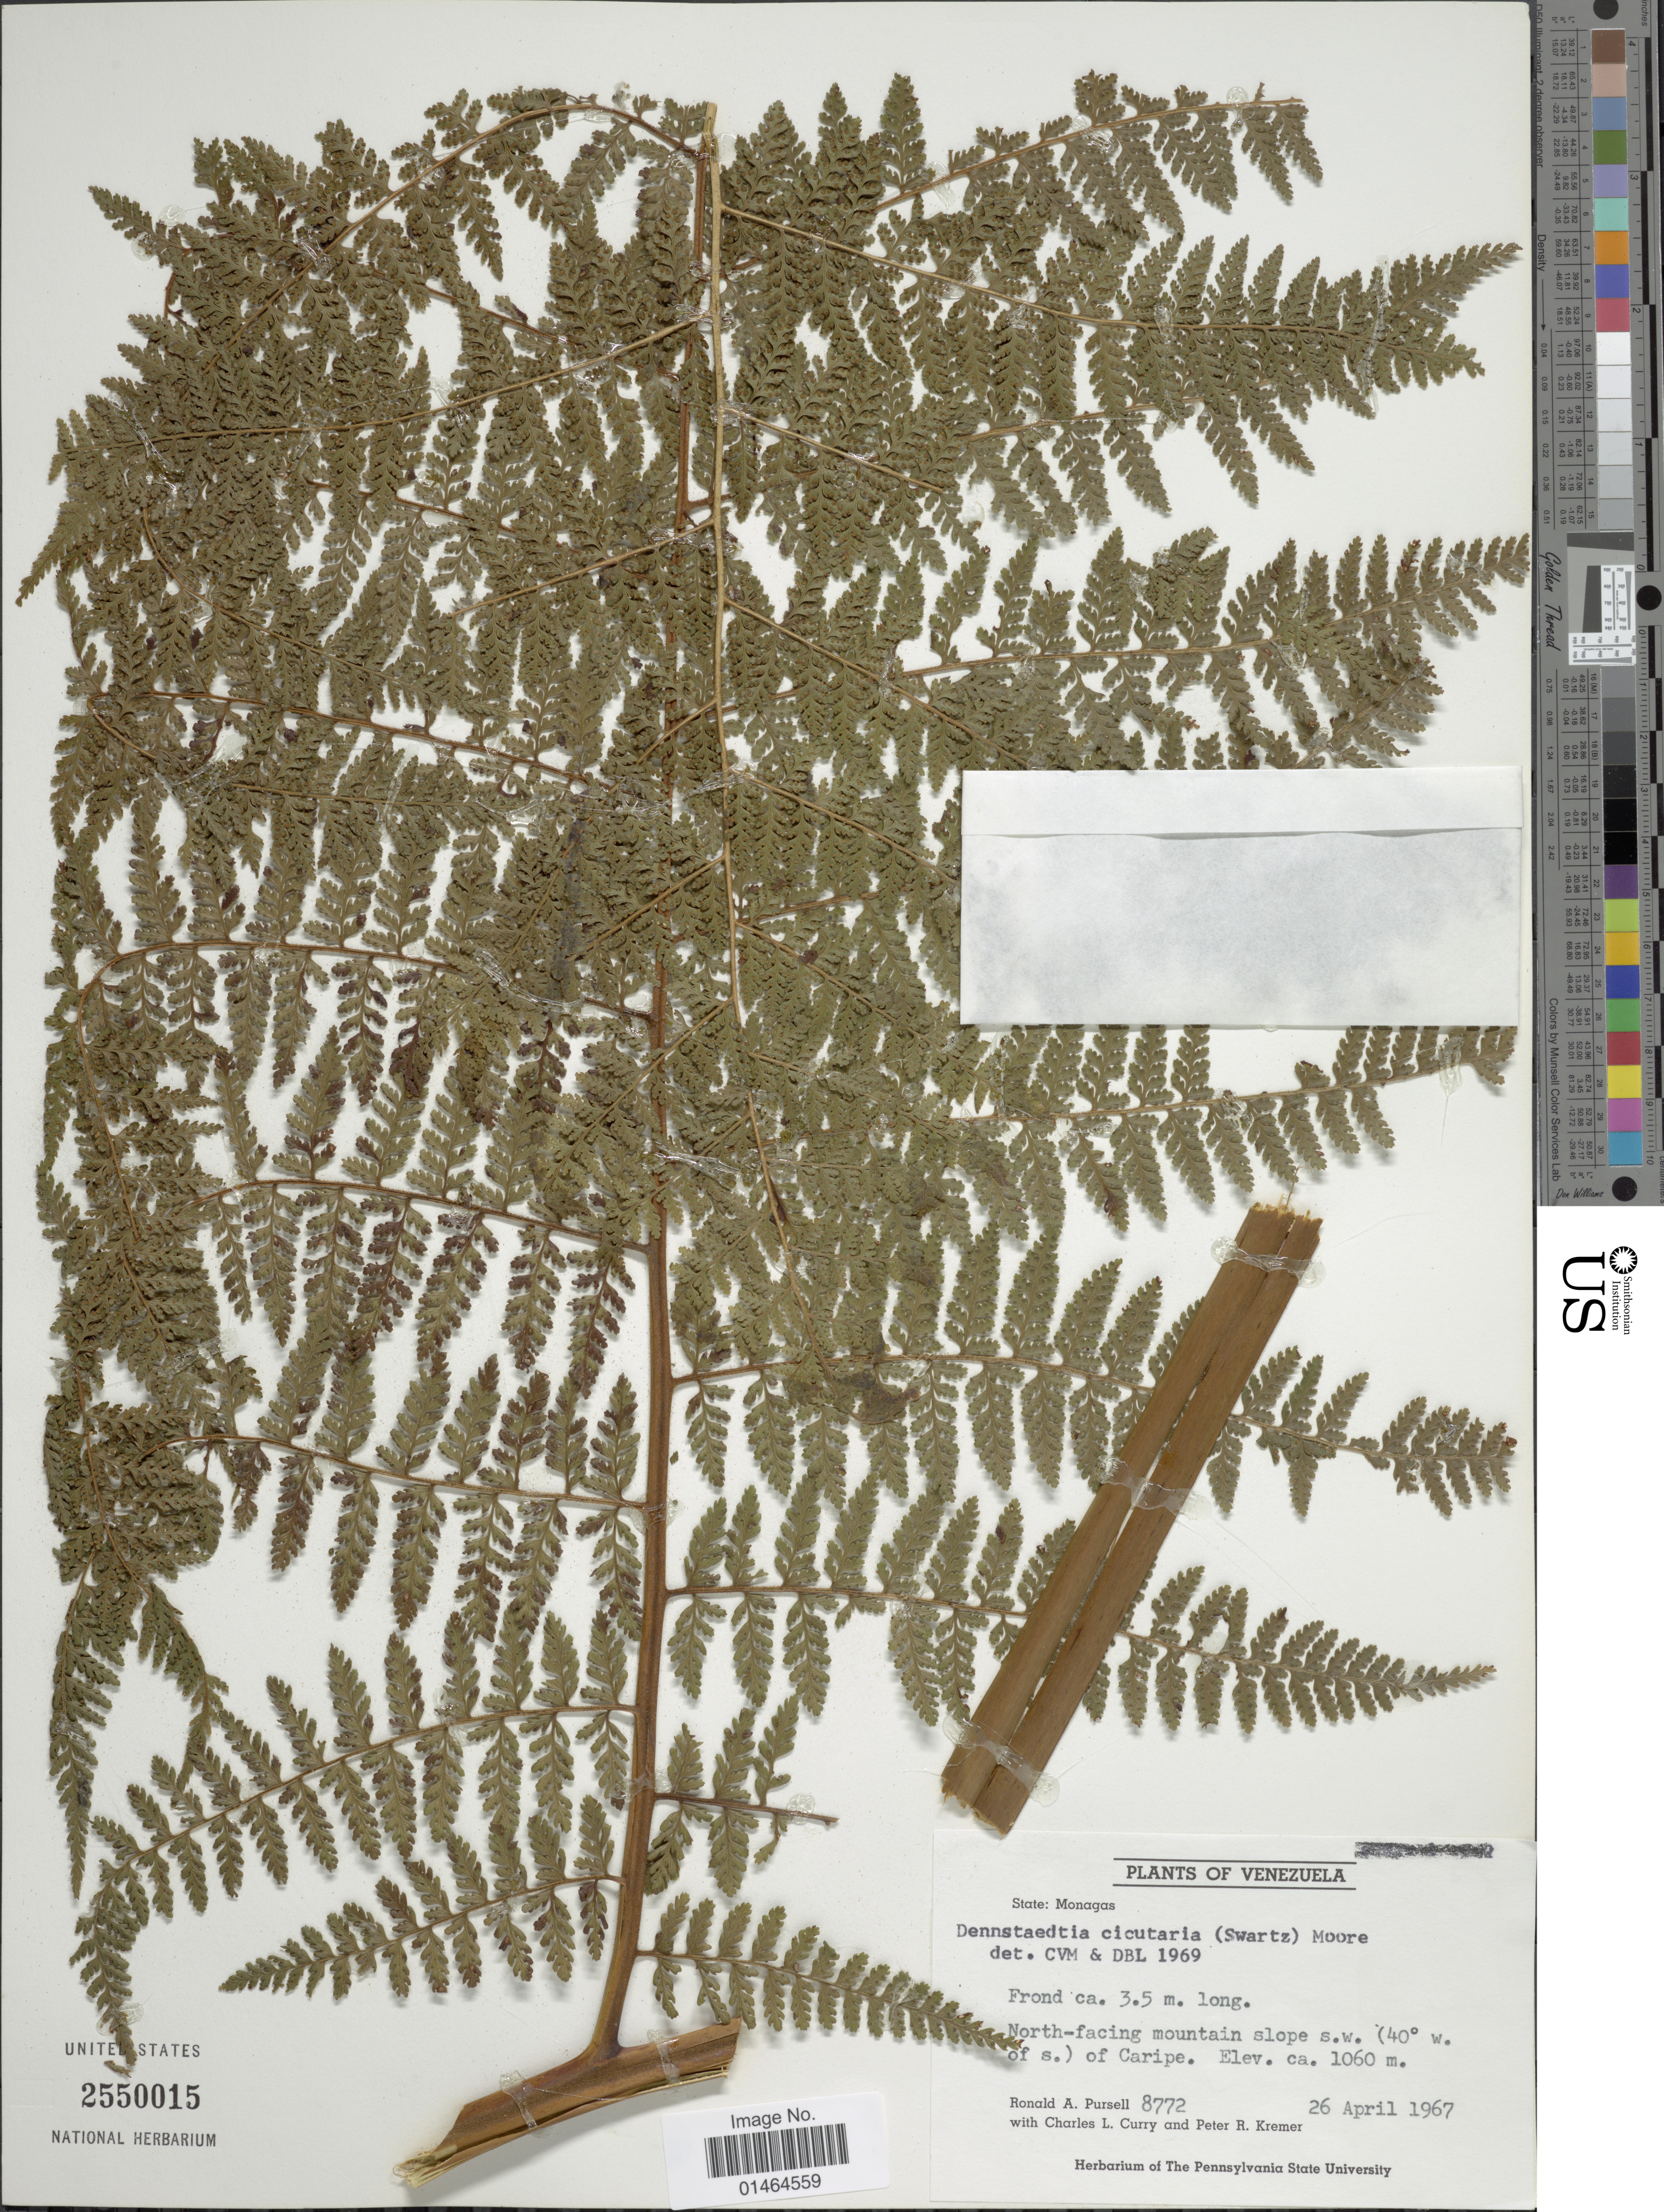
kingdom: Plantae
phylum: Tracheophyta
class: Polypodiopsida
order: Polypodiales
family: Dennstaedtiaceae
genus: Dennstaedtia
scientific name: Dennstaedtia cicutaria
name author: (Sw.) T. Moore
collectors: R. A. Pursell, C. L. Curry & P. R. Kremer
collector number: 8772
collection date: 1967-04-26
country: Venezuela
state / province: Monagas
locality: North-facing mountain slope s.w. (40° w. of s.) of Caripe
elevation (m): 1060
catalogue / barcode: US 2550015